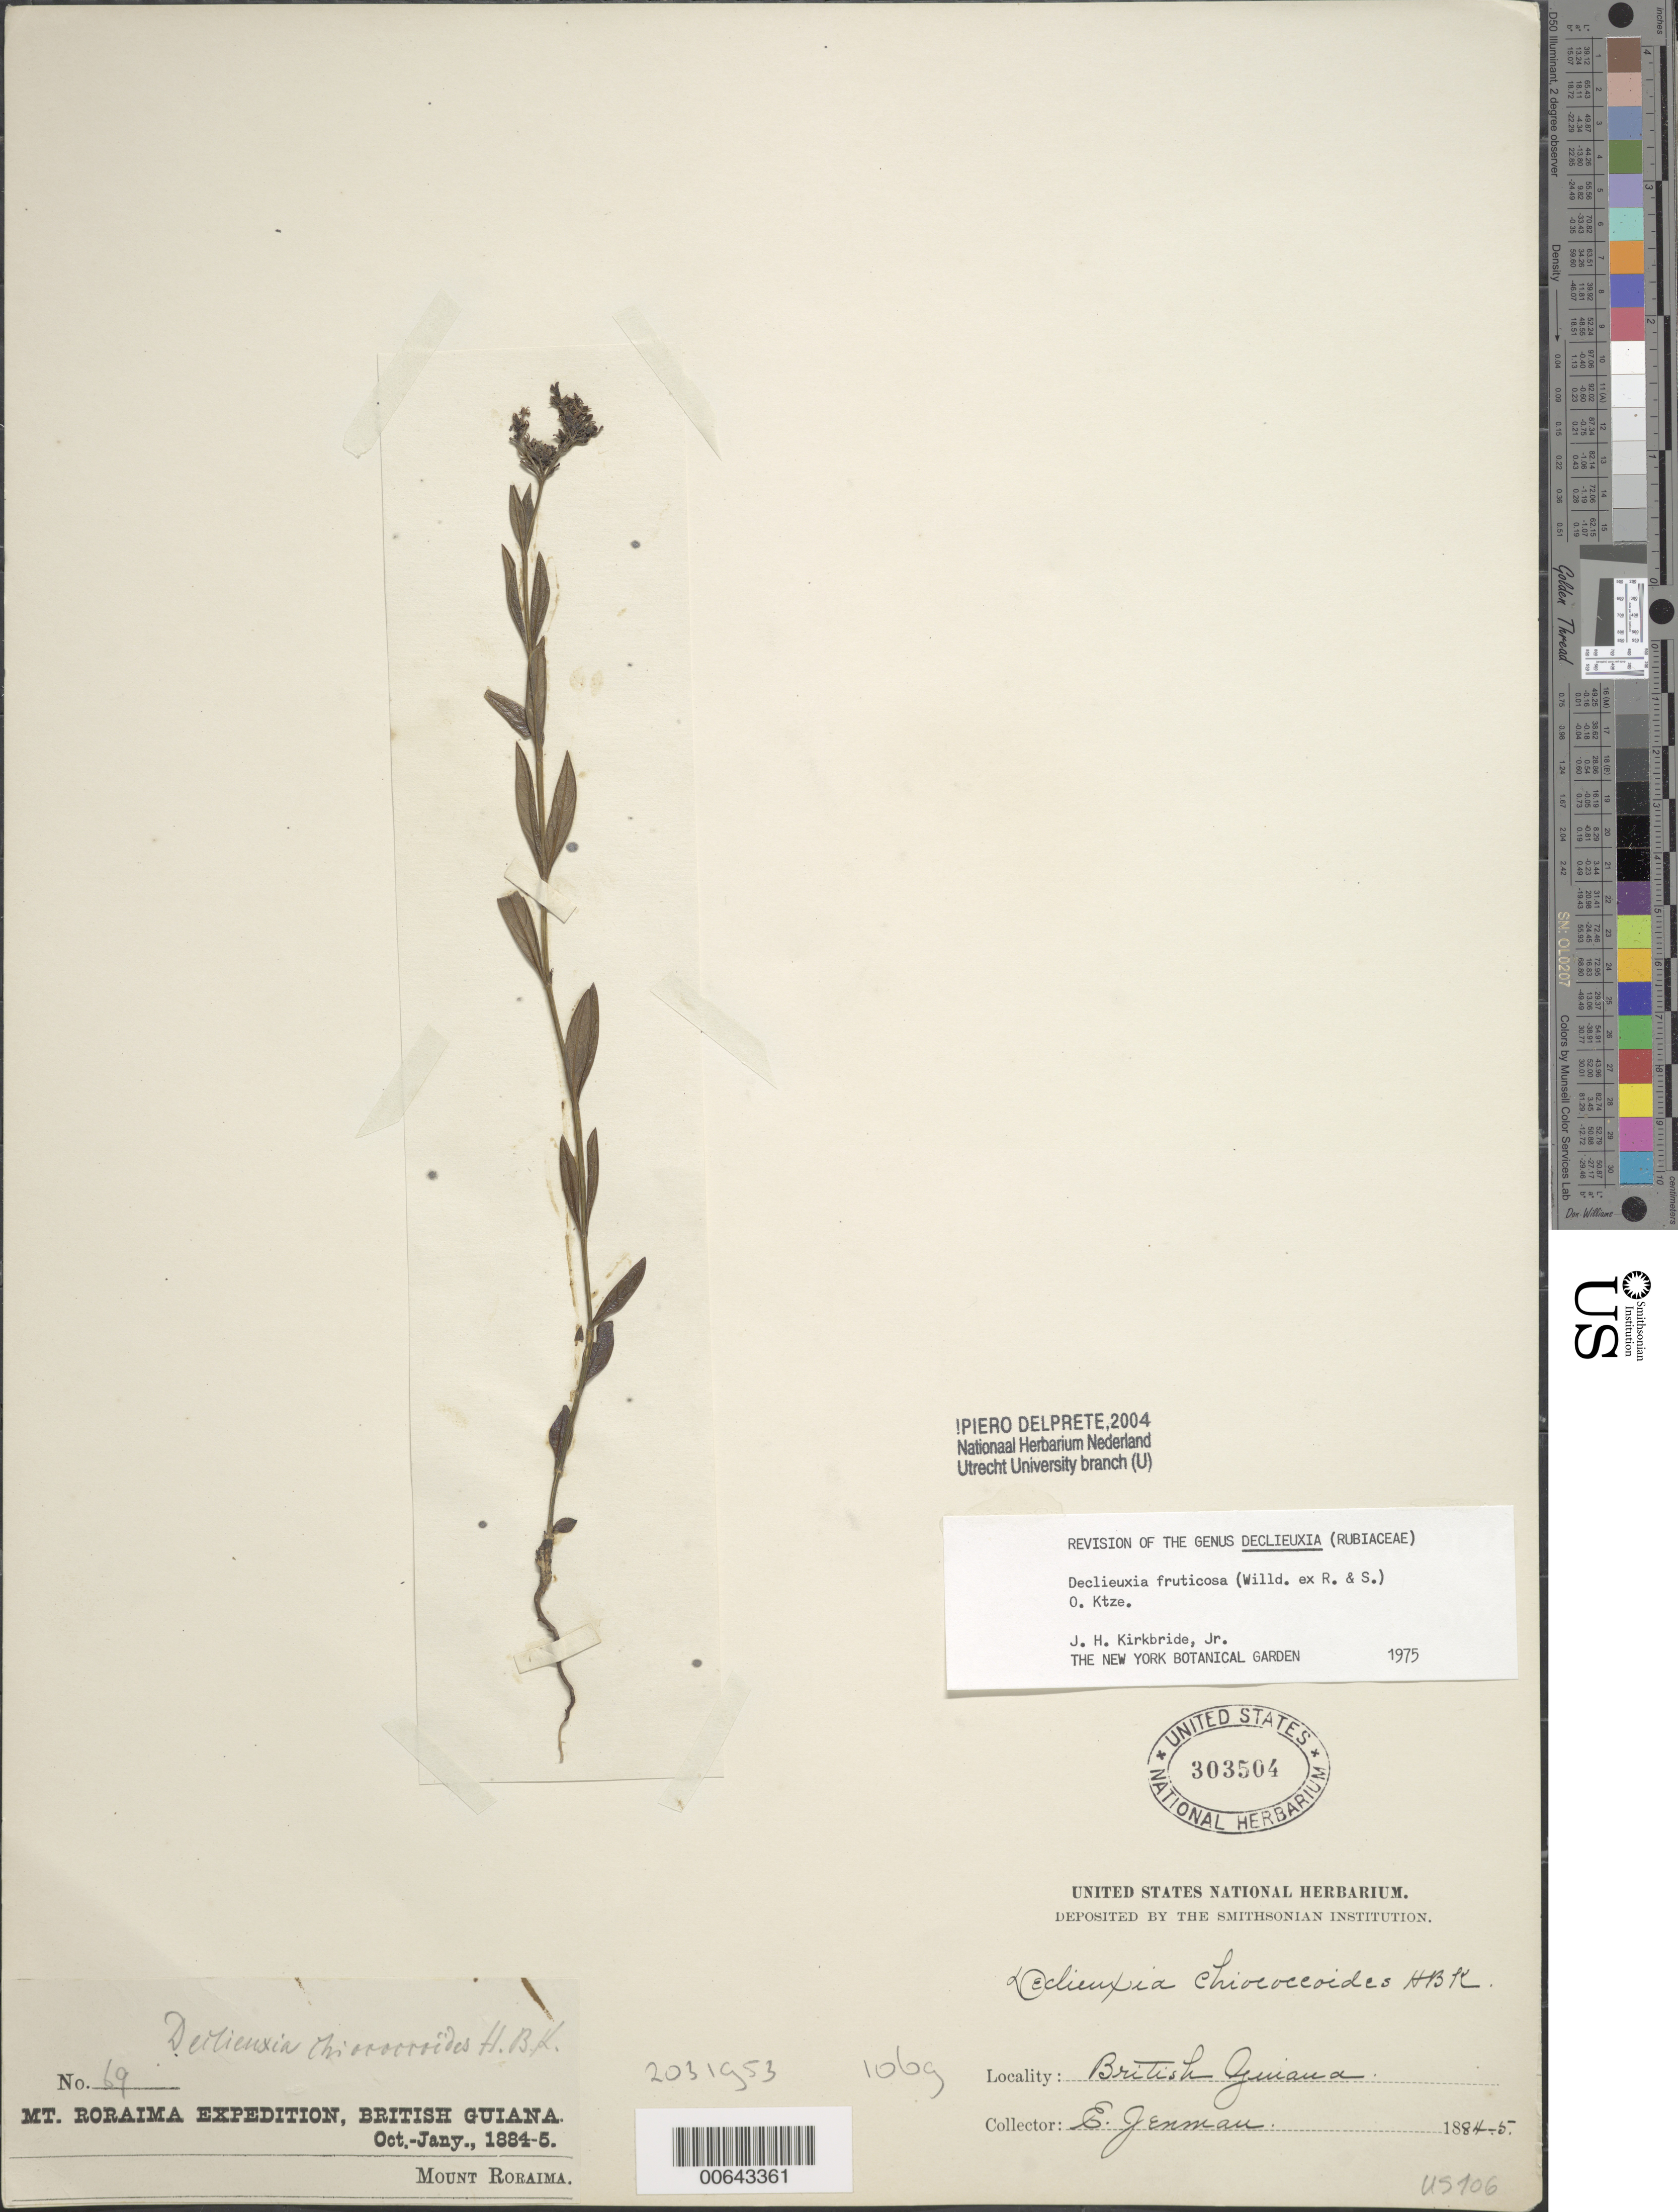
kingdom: Plantae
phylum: Tracheophyta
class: Magnoliopsida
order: Gentianales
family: Rubiaceae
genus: Declieuxia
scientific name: Declieuxia fruticosa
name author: (Willd. ex Roem. & Schult.) Kuntze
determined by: Kirkbride, J. H.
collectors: G. S. Jenman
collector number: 69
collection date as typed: October 1884 to January 1885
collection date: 1884-10/1885-01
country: Guyana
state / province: Cuyuni-Mazaruni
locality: Mt. Roraima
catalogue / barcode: US 303504